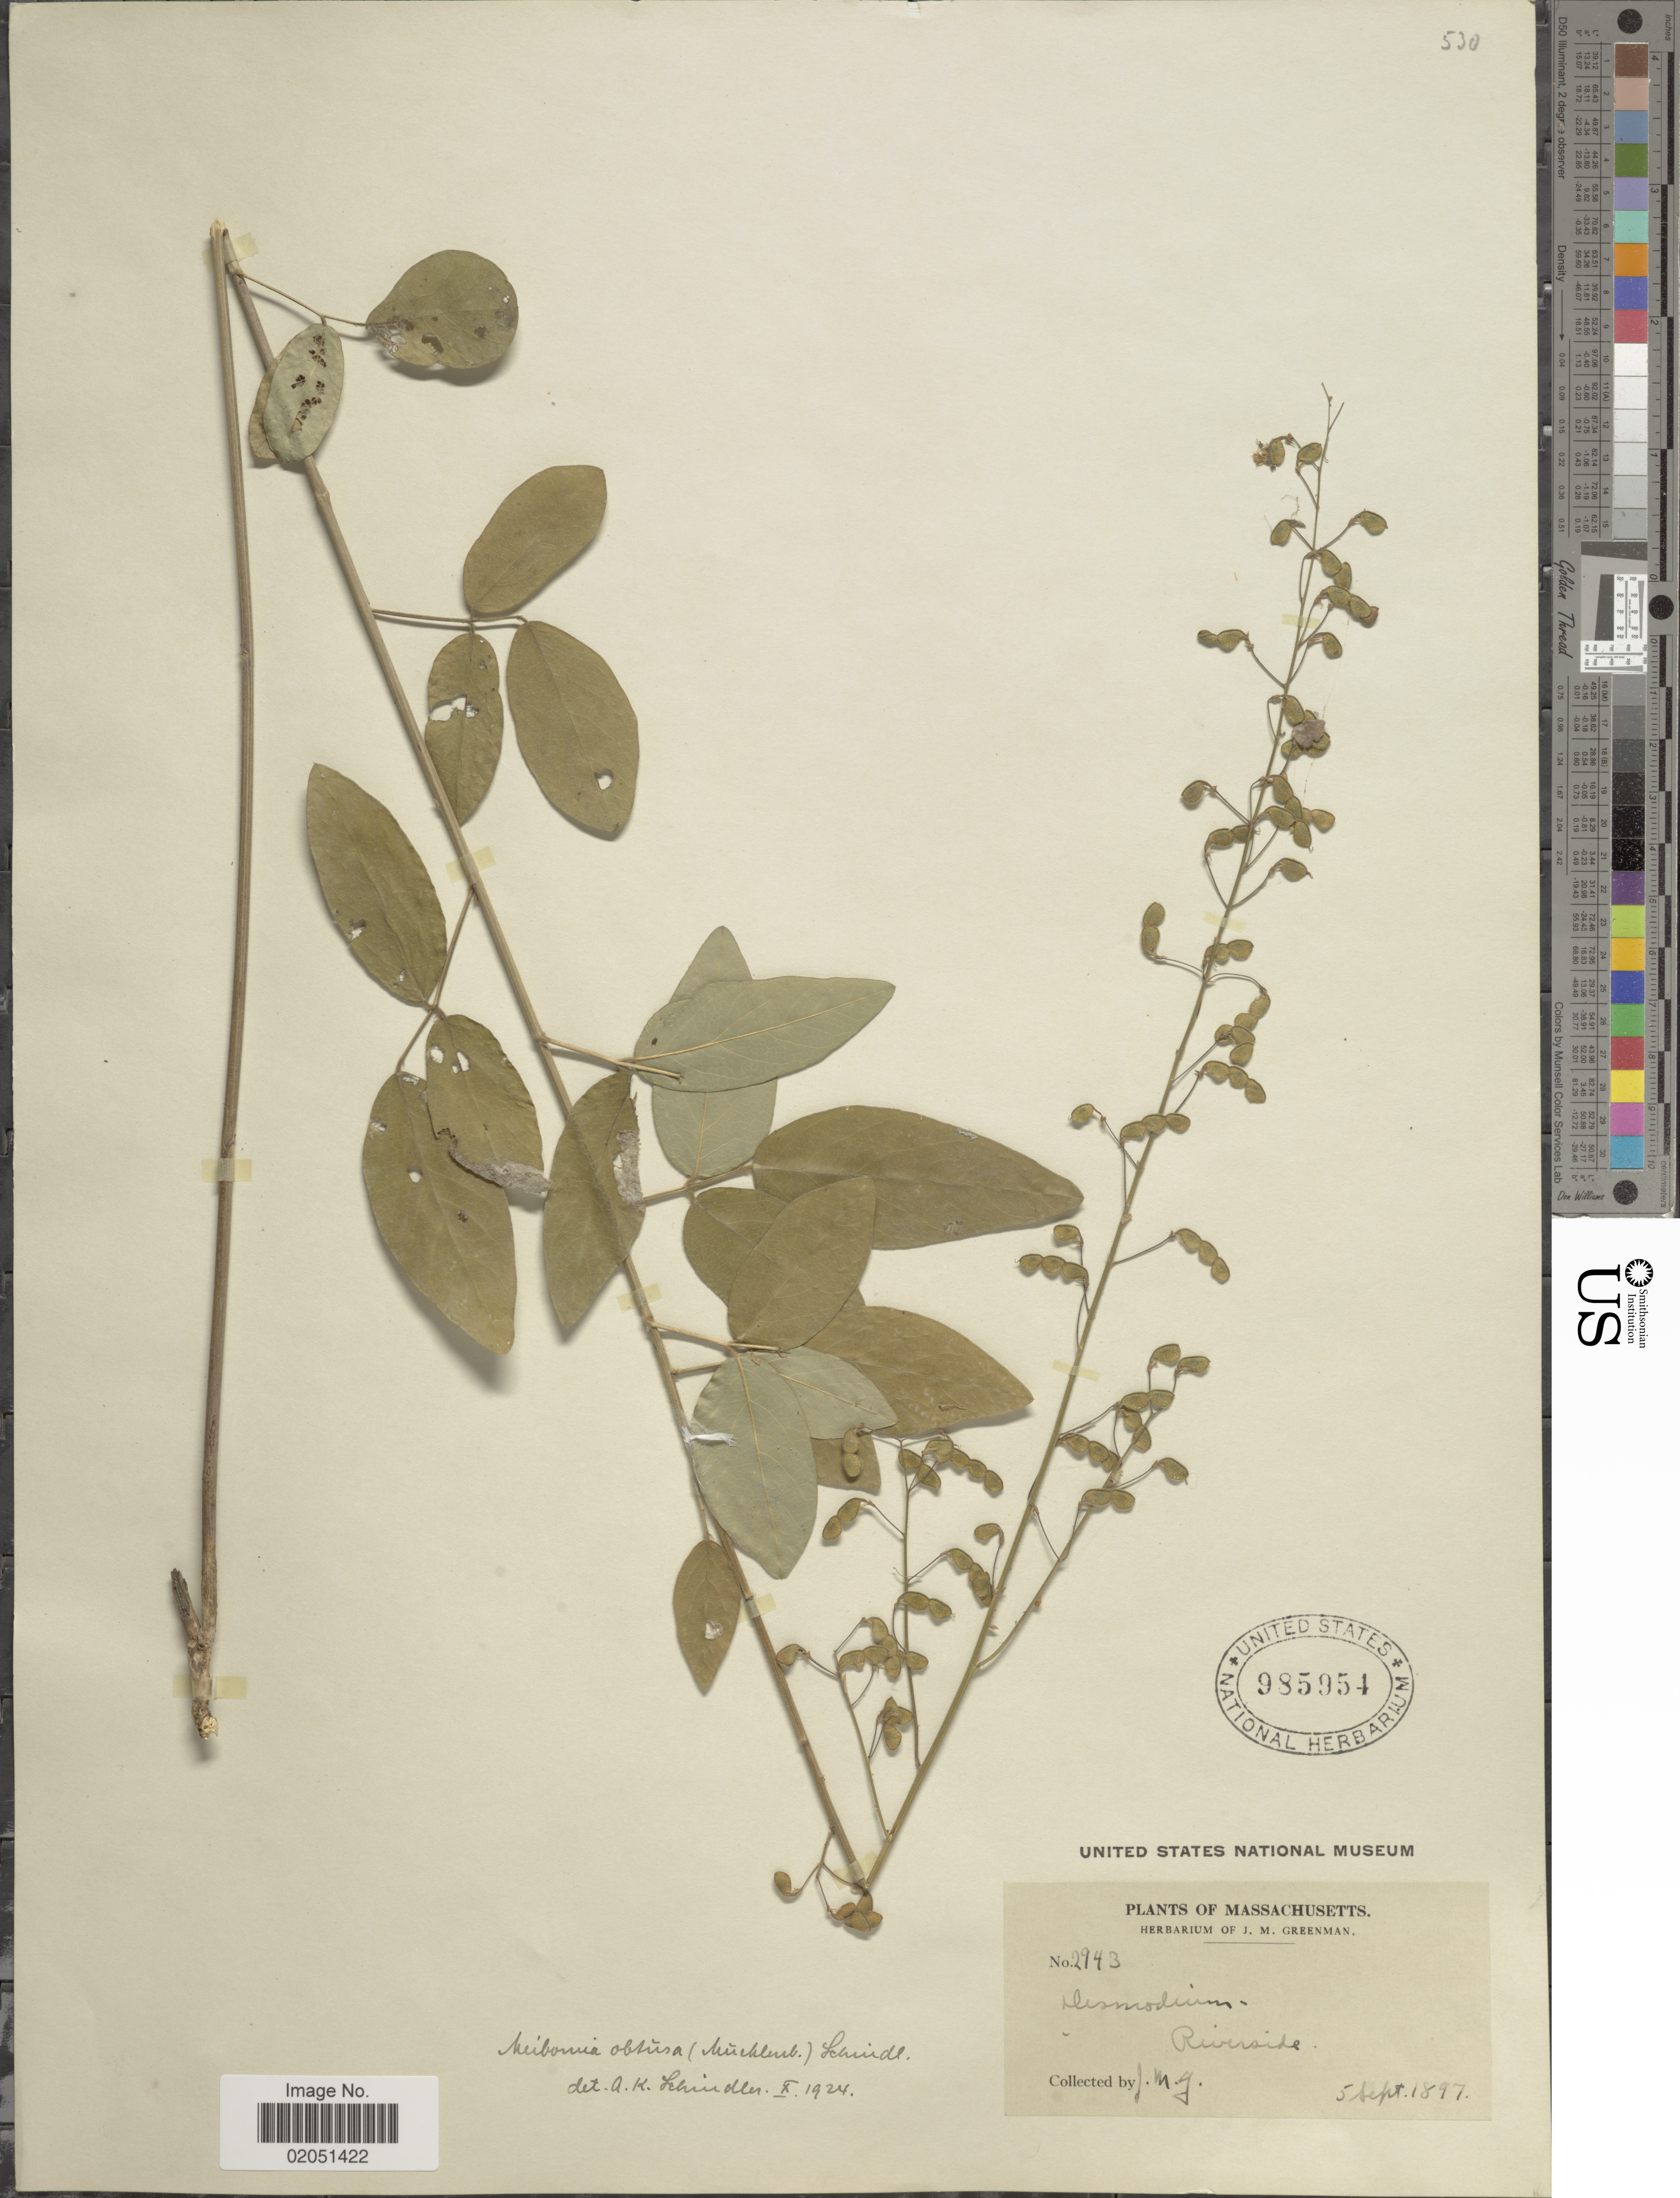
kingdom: Plantae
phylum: Tracheophyta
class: Magnoliopsida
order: Fabales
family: Fabaceae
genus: Desmodium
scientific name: Desmodium rigidum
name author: (Elliott) DC.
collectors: J. M. Greenman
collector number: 2943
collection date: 1897-09-05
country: United States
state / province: Massachusetts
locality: Riverside.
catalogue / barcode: US 985954